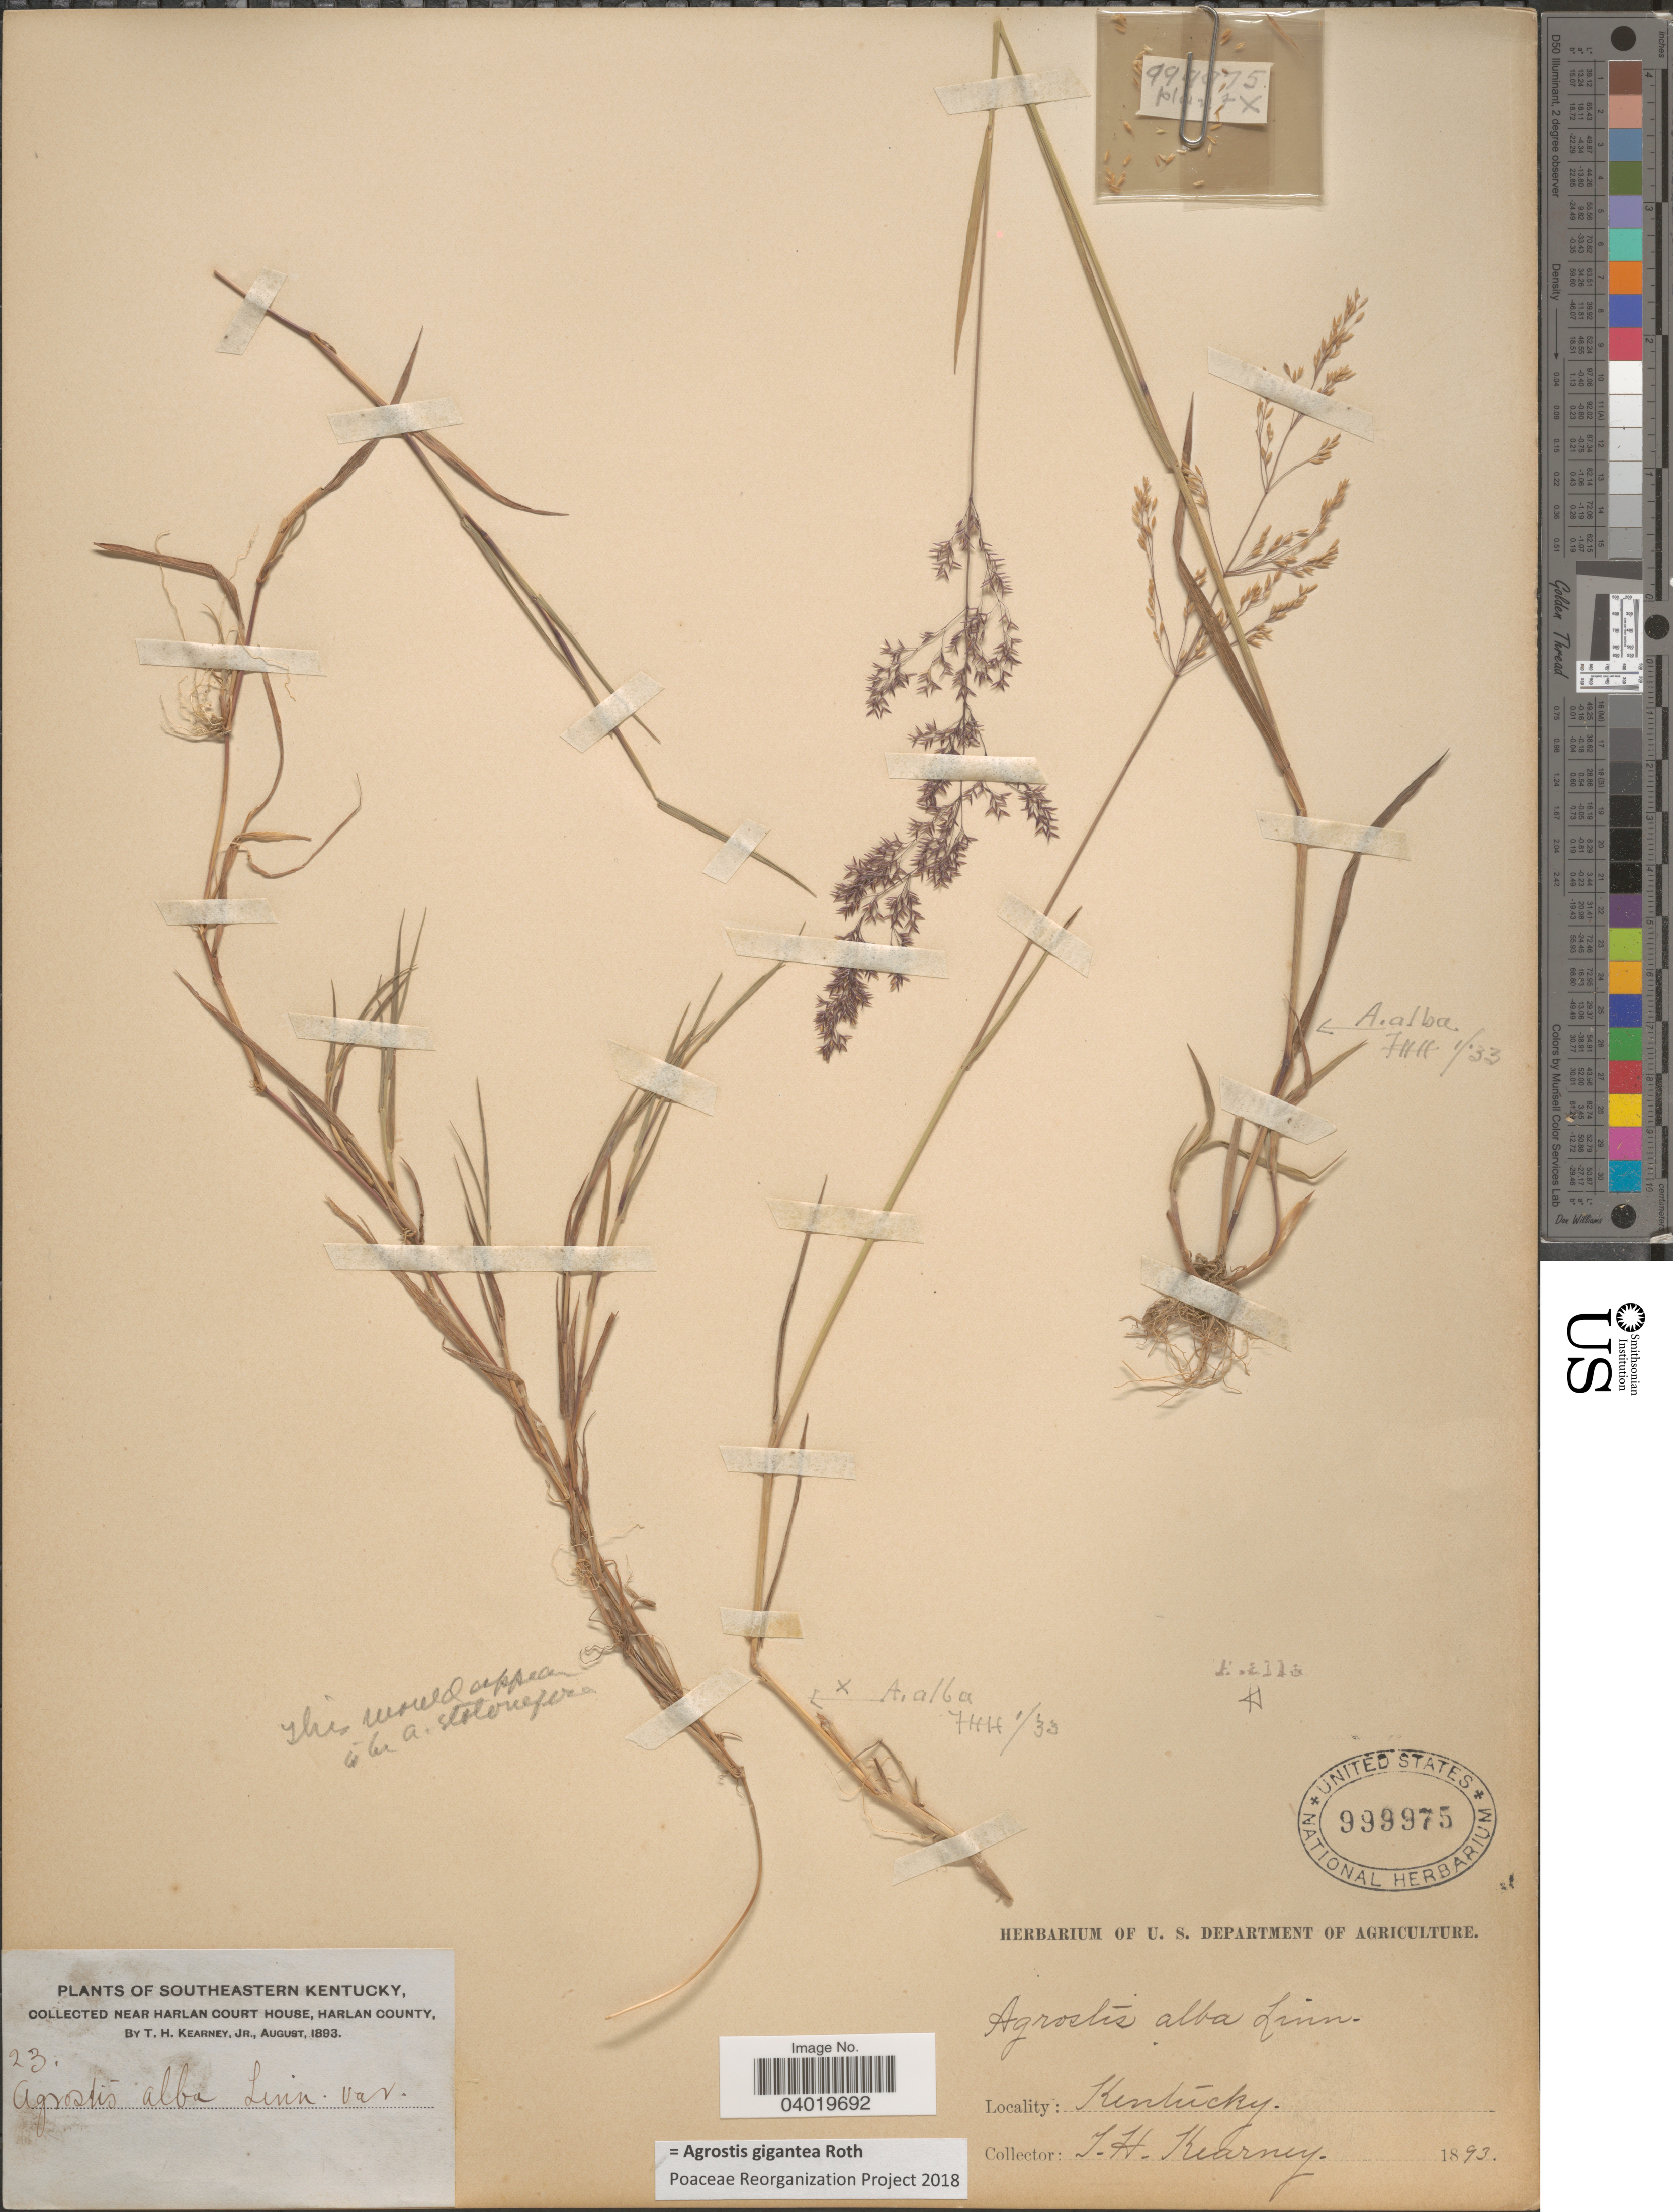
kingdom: Plantae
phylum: Tracheophyta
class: Liliopsida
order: Poales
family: Poaceae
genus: Agrostis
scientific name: Agrostis gigantea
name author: Roth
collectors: T. H. Kearney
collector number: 23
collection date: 1893-08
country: United States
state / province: Kentucky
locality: Southeastern Kentucky, Near Harlan Court House, Harlan County.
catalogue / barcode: US 999975